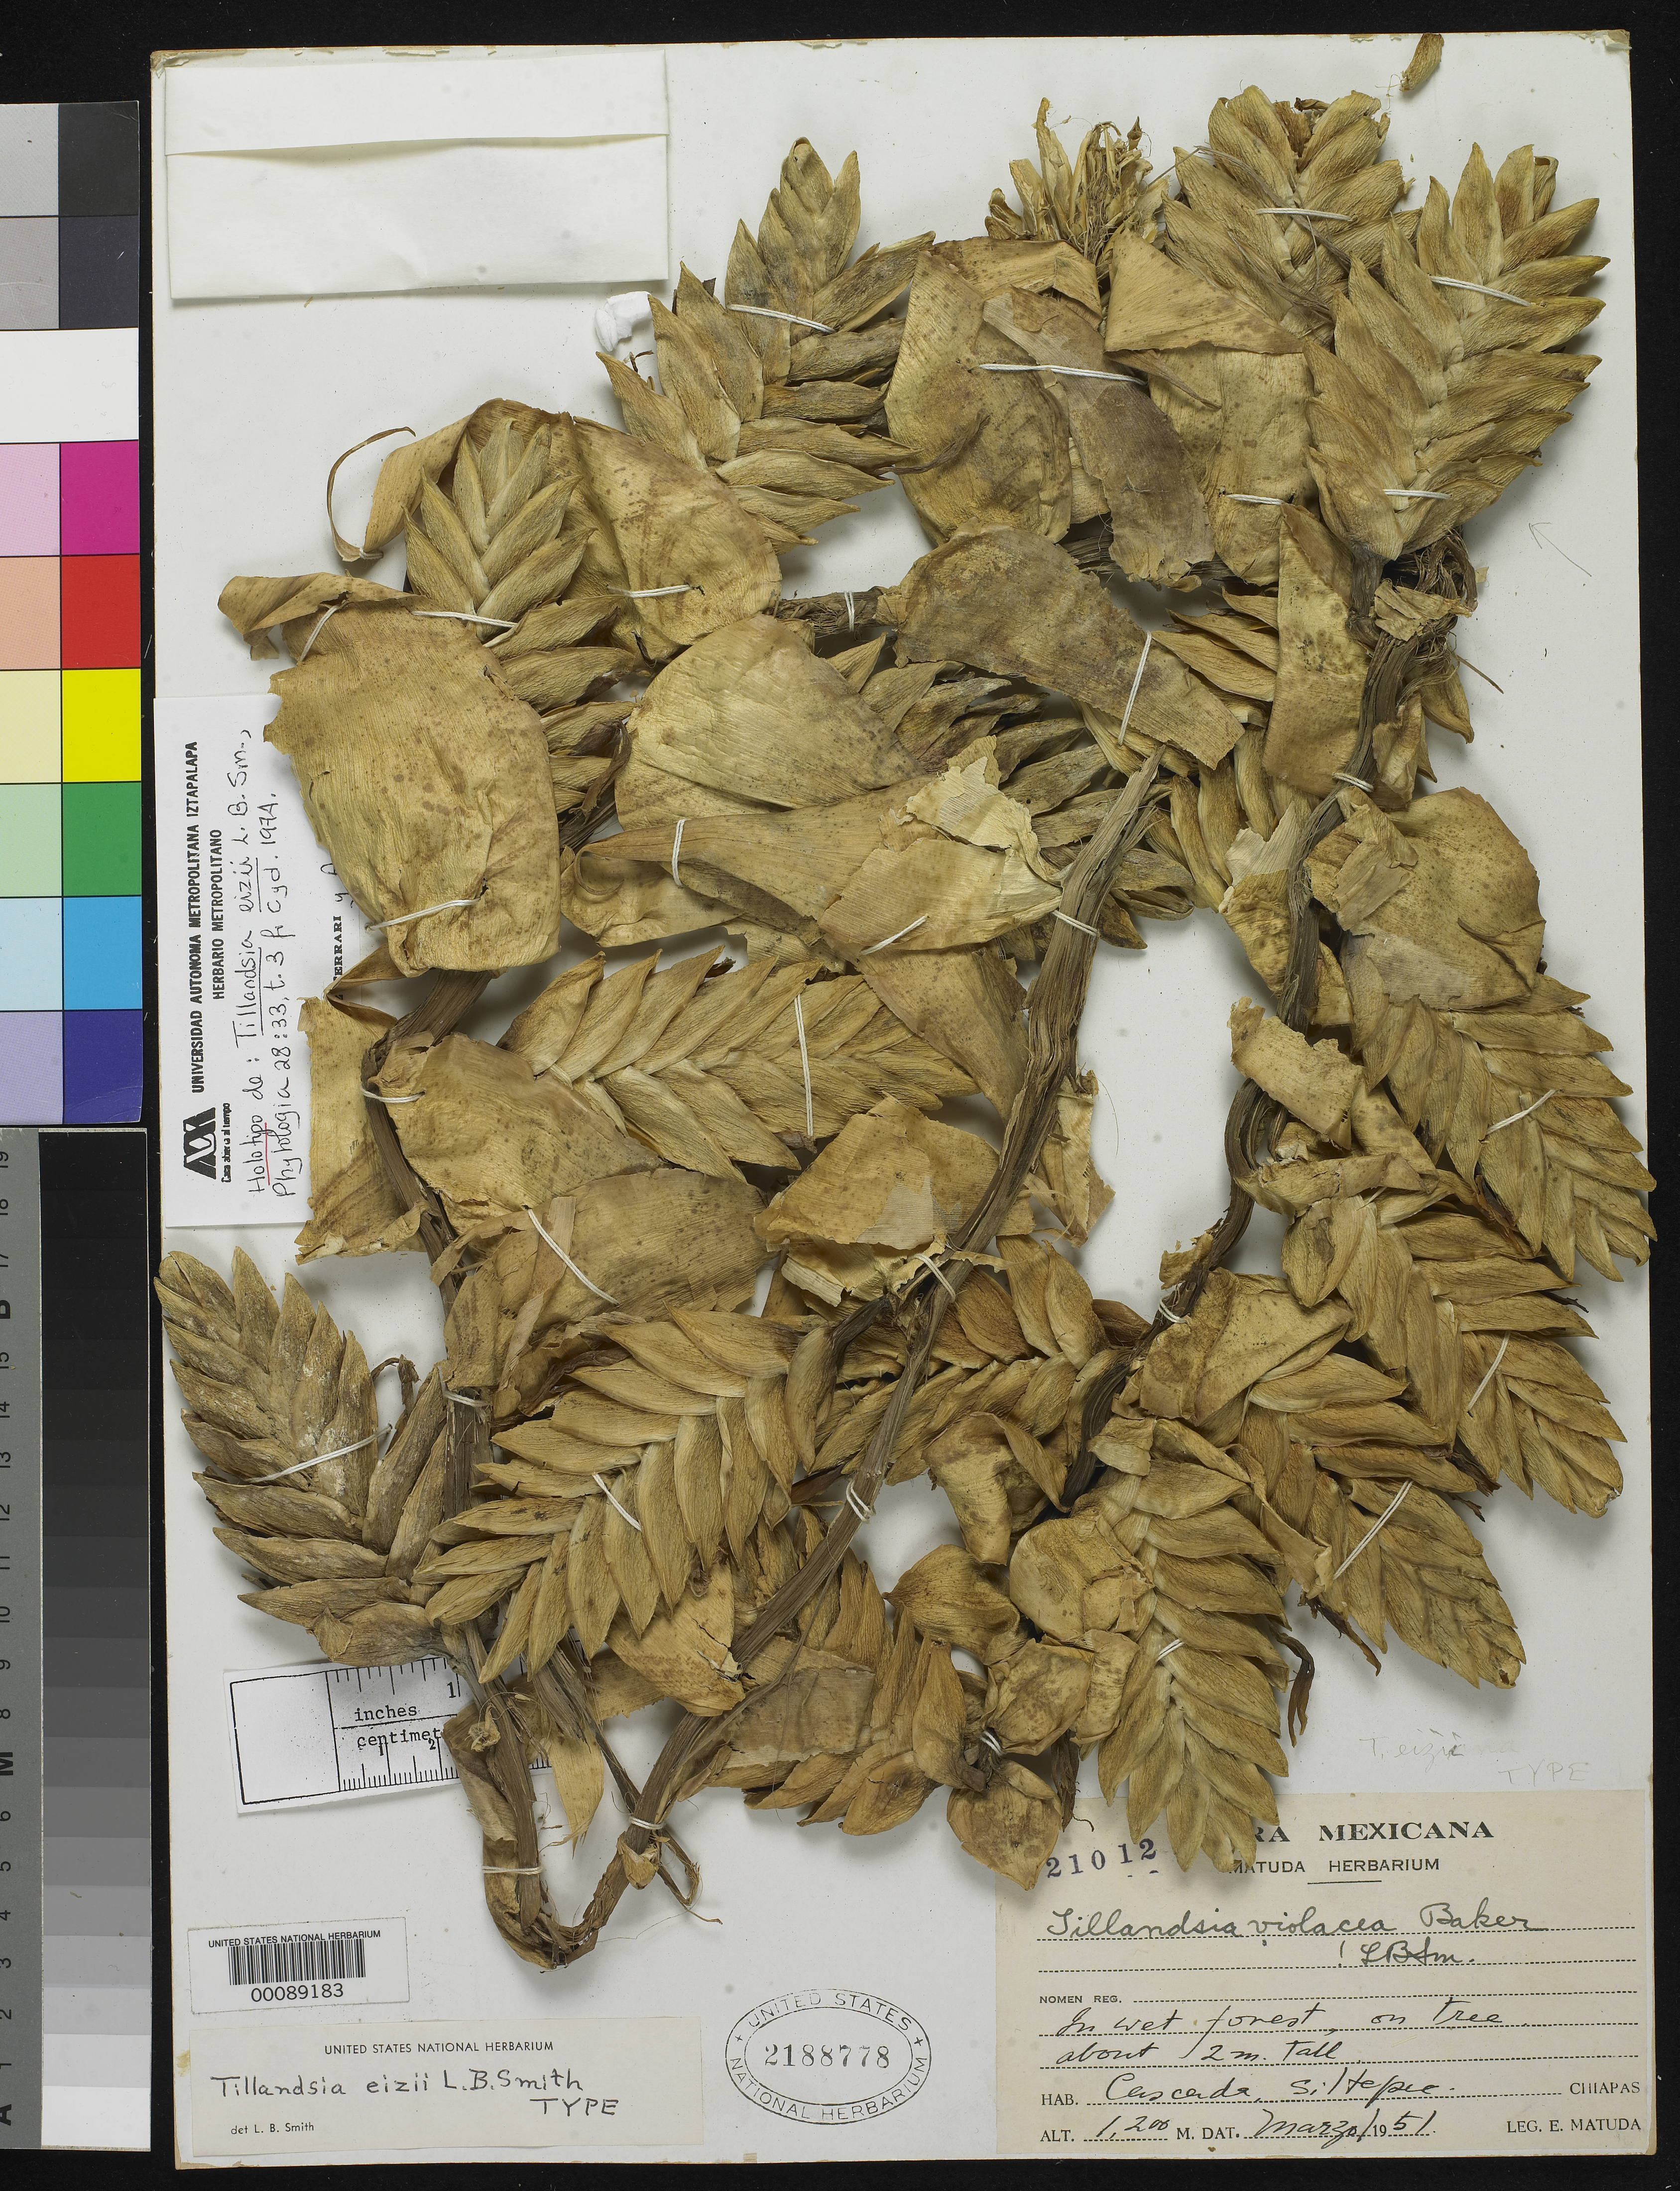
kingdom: Plantae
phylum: Tracheophyta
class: Liliopsida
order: Poales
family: Bromeliaceae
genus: Tillandsia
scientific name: Tillandsia eizii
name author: L.B. Sm.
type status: Holotype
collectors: E. Matuda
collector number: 21012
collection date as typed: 01 Mar 1951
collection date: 1951-03-01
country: Mexico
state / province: Chiapas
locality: Siltepec.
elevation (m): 1200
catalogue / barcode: US 2188778